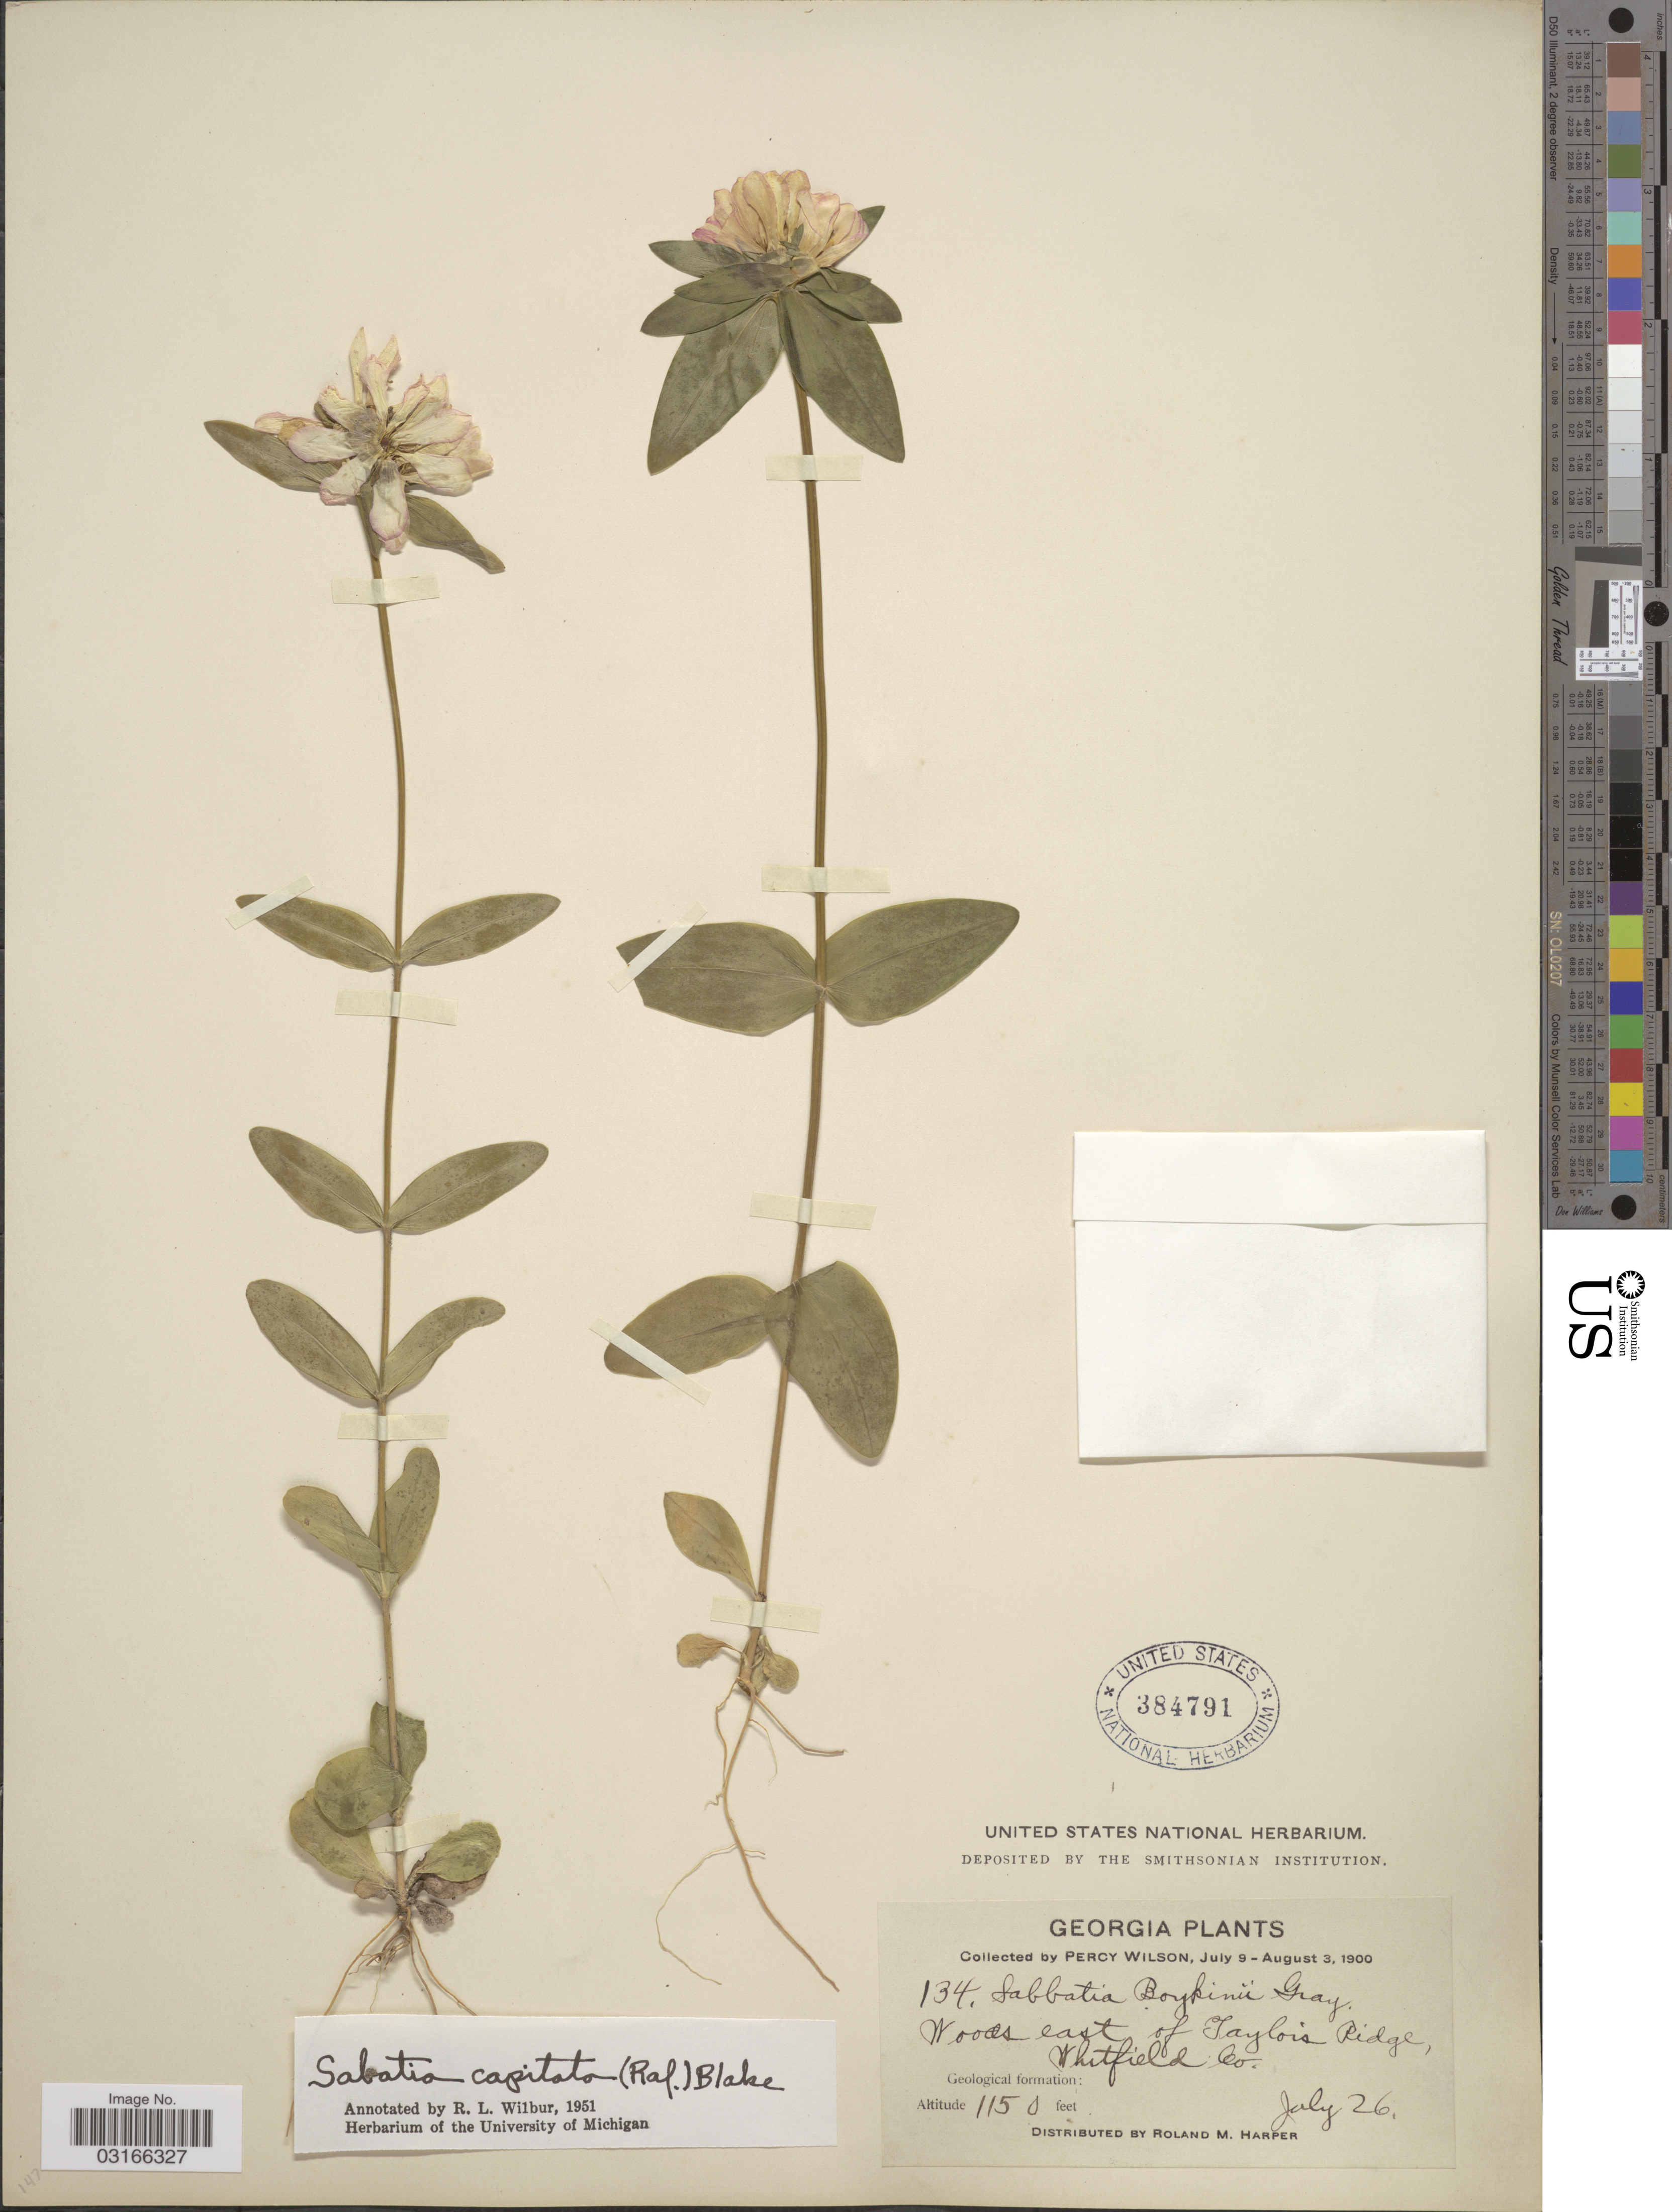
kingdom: Plantae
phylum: Tracheophyta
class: Magnoliopsida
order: Gentianales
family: Gentianaceae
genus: Sabatia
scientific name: Sabatia capitata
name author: (Raf.) S.F. Blake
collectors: P. Wilson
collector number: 134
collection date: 1900-07-26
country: United States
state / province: Georgia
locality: Woods east of Taylor's Ridge, Whitfield Co.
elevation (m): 351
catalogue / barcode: US 384791